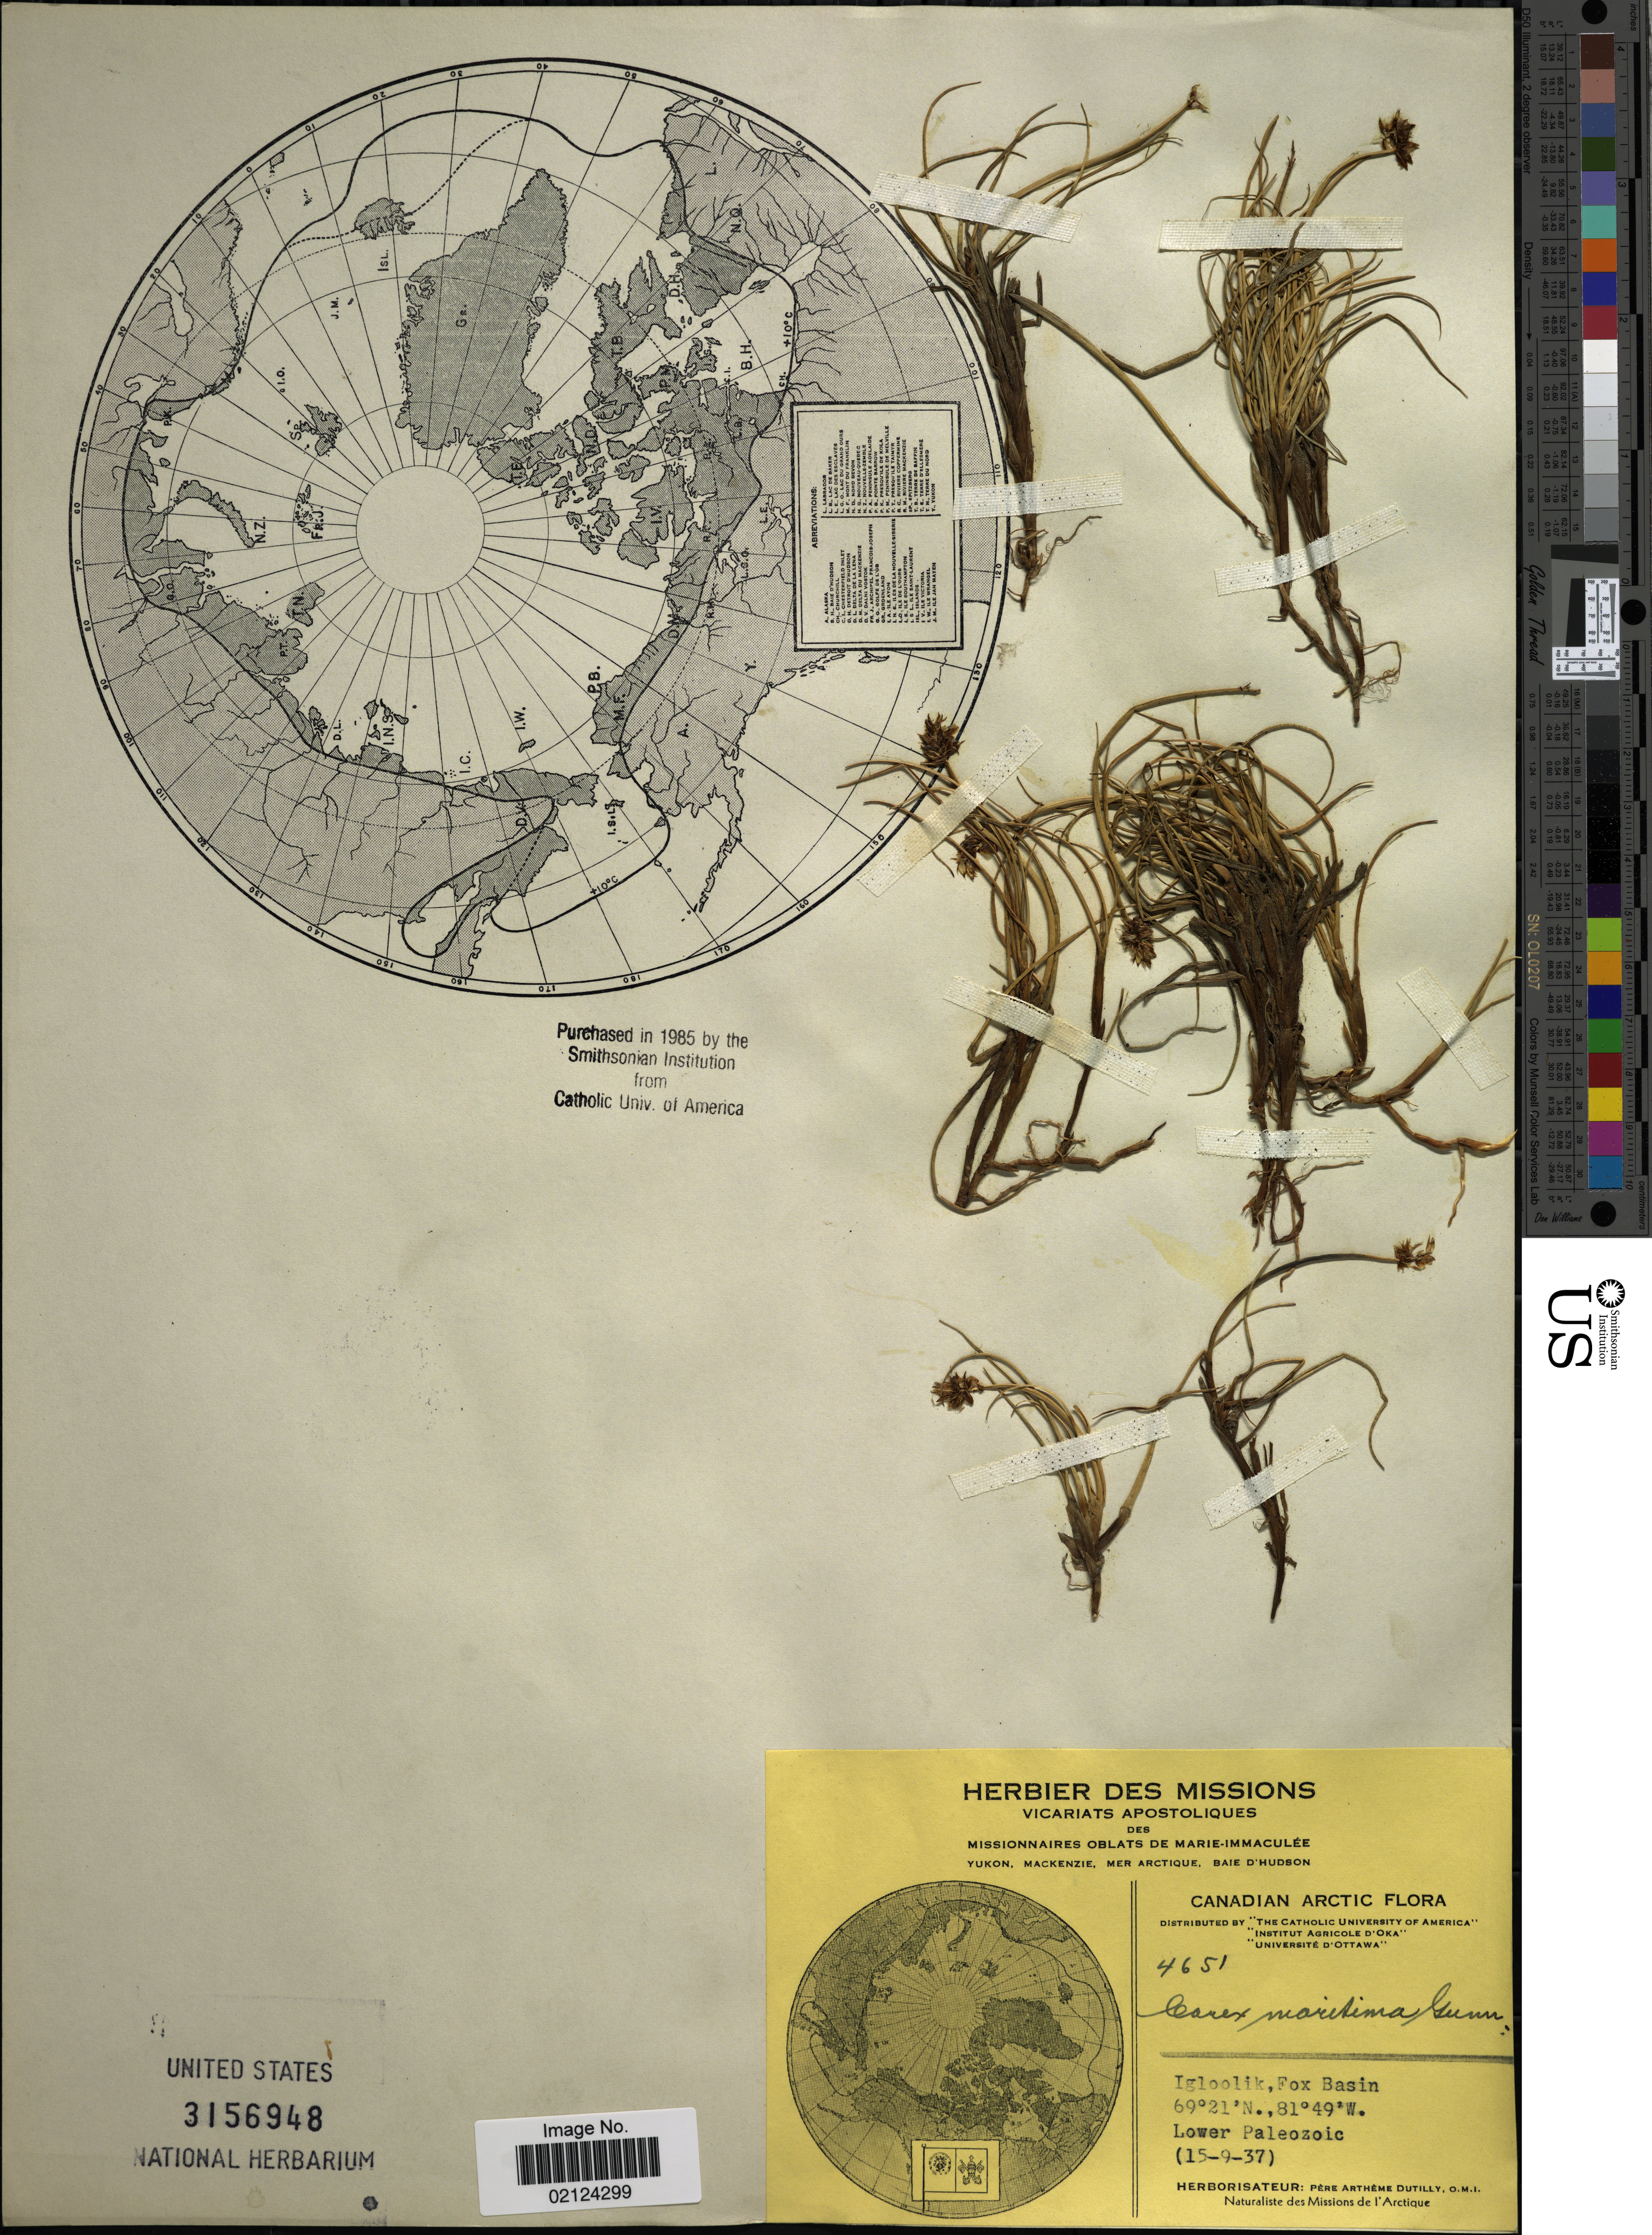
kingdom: Plantae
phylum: Tracheophyta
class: Liliopsida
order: Poales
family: Cyperaceae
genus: Carex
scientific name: Carex maritima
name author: Gunnerus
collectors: A. Dutilly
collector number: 4651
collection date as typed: Transcribed d/m/y: 15/9/37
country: Canada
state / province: Nunavut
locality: Canadian Arctic. Igloolik, Fox Basin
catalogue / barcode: US 3156948